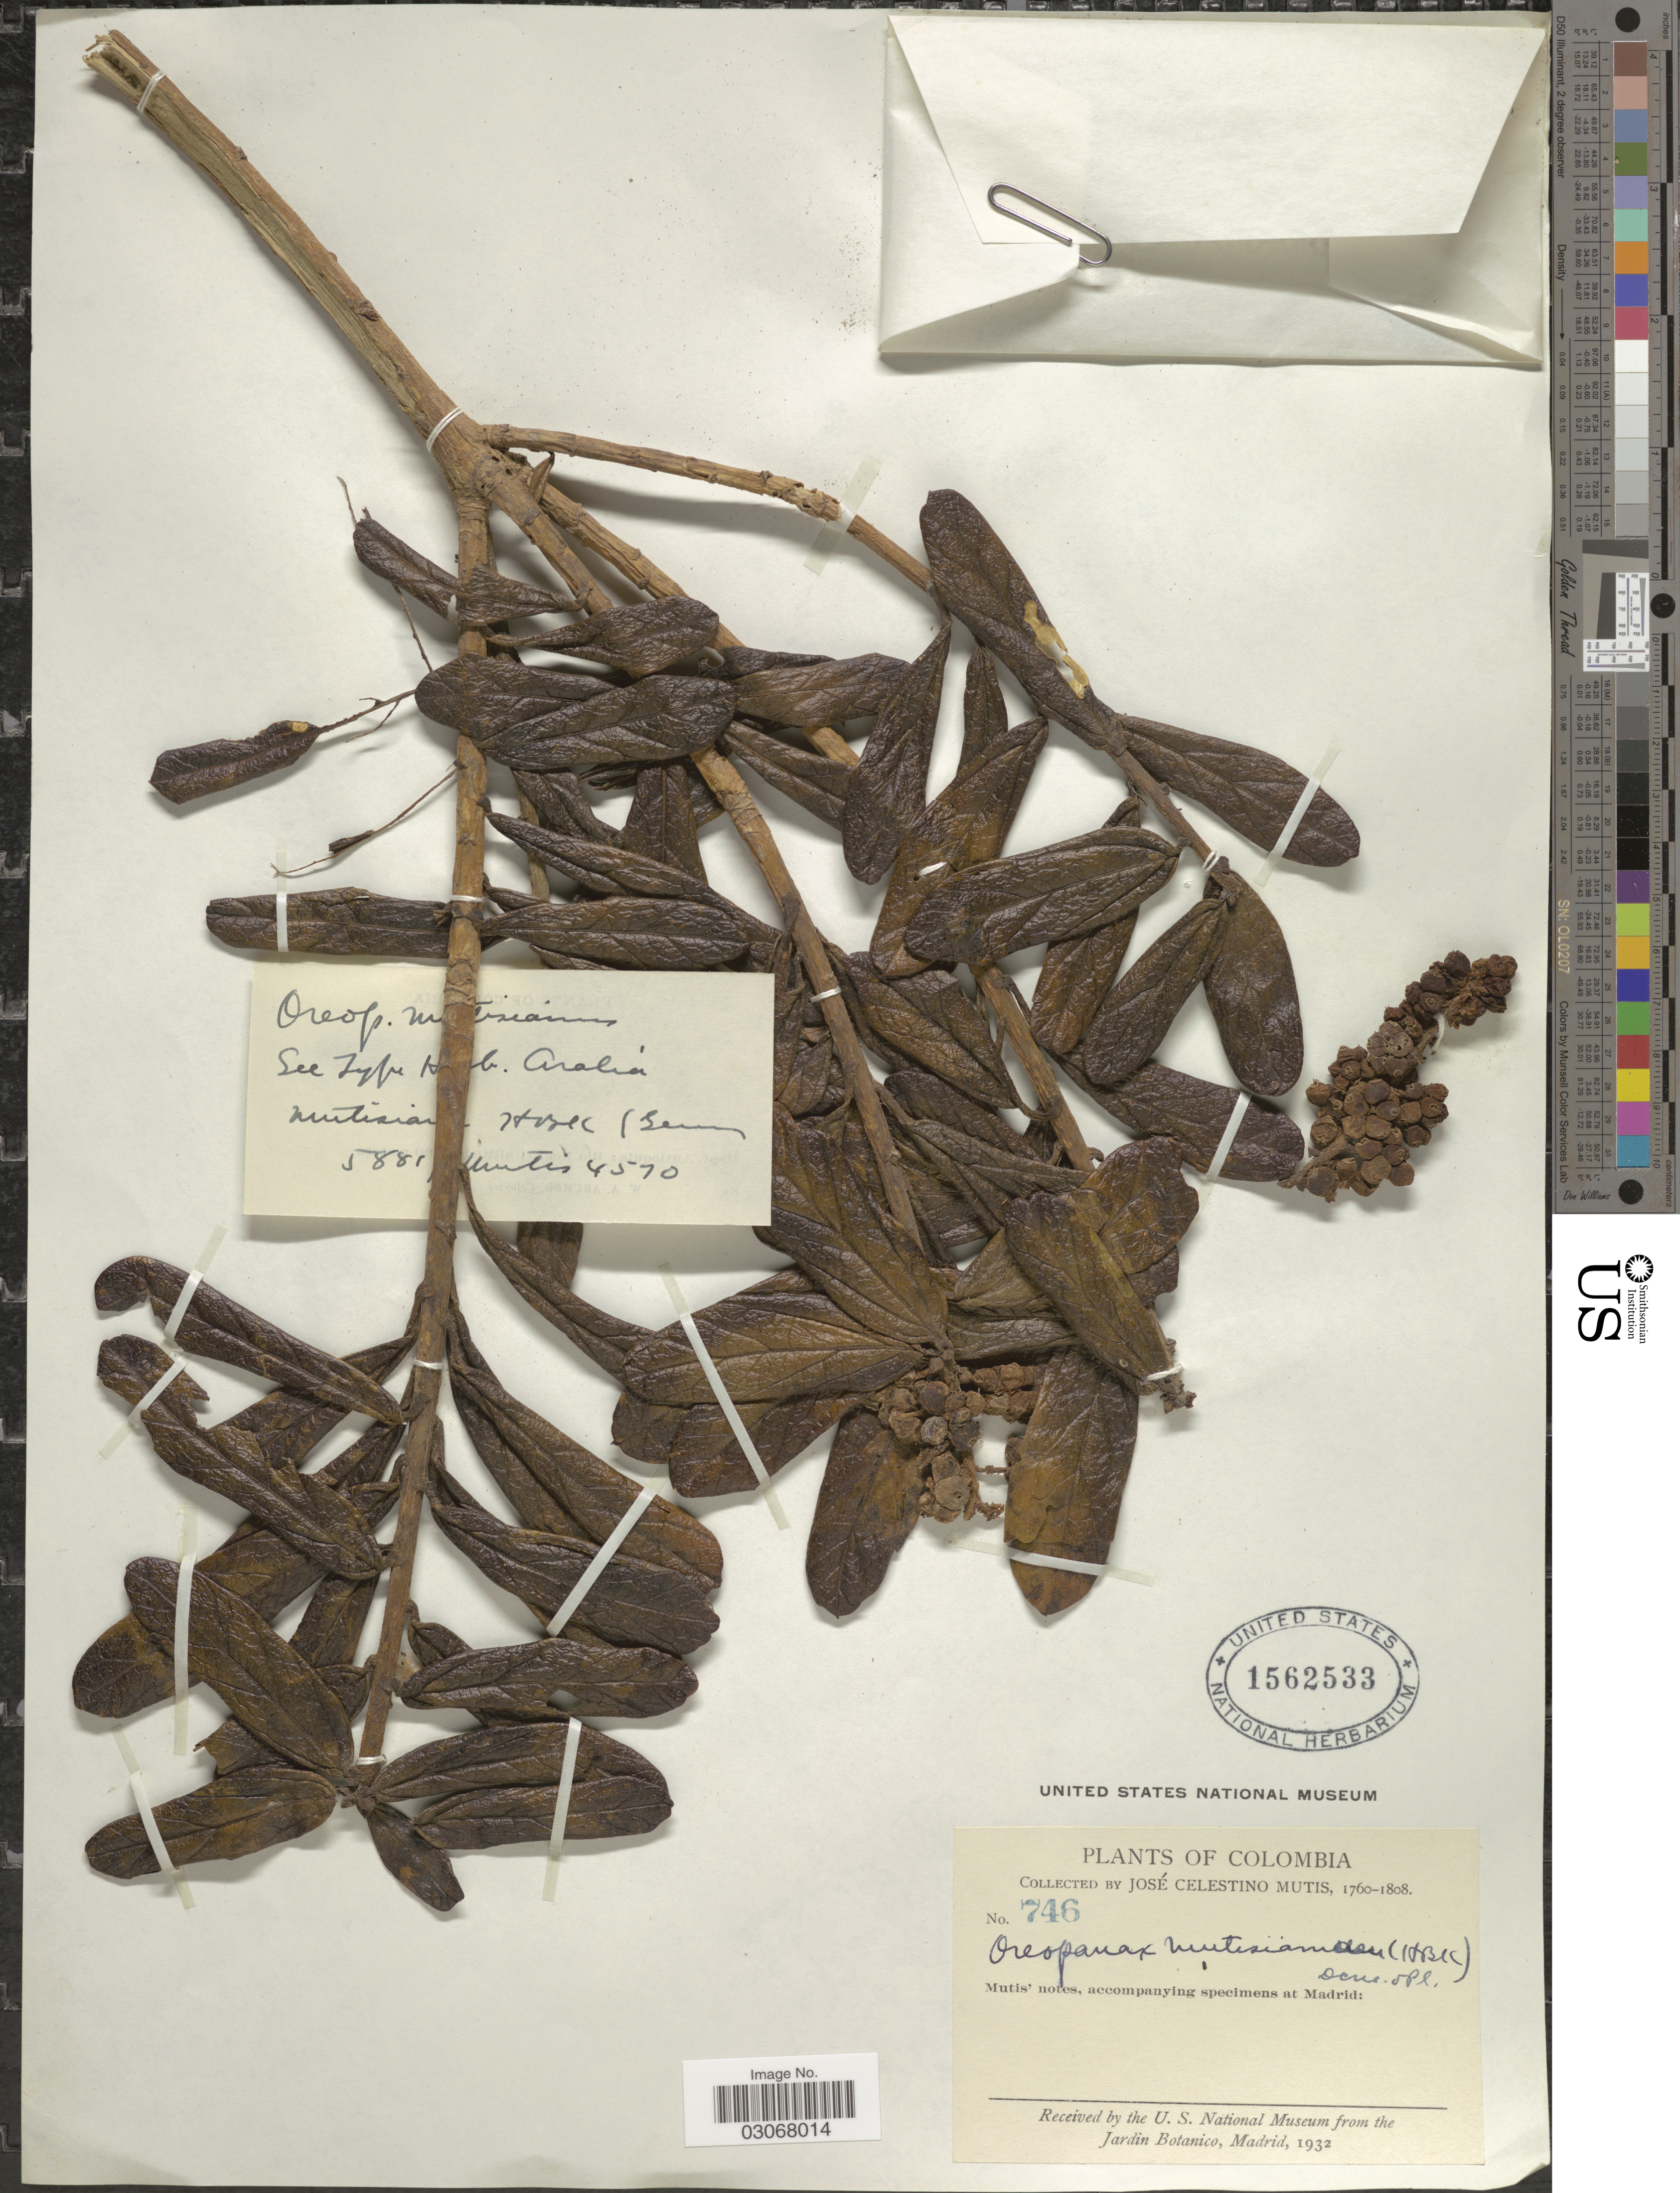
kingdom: Plantae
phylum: Tracheophyta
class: Magnoliopsida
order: Apiales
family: Araliaceae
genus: Oreopanax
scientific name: Oreopanax mutisianus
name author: (Kunth) Decne. & Planch.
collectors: J. C. B. Mutis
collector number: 746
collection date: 1760/1808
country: Colombia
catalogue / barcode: US 1562533